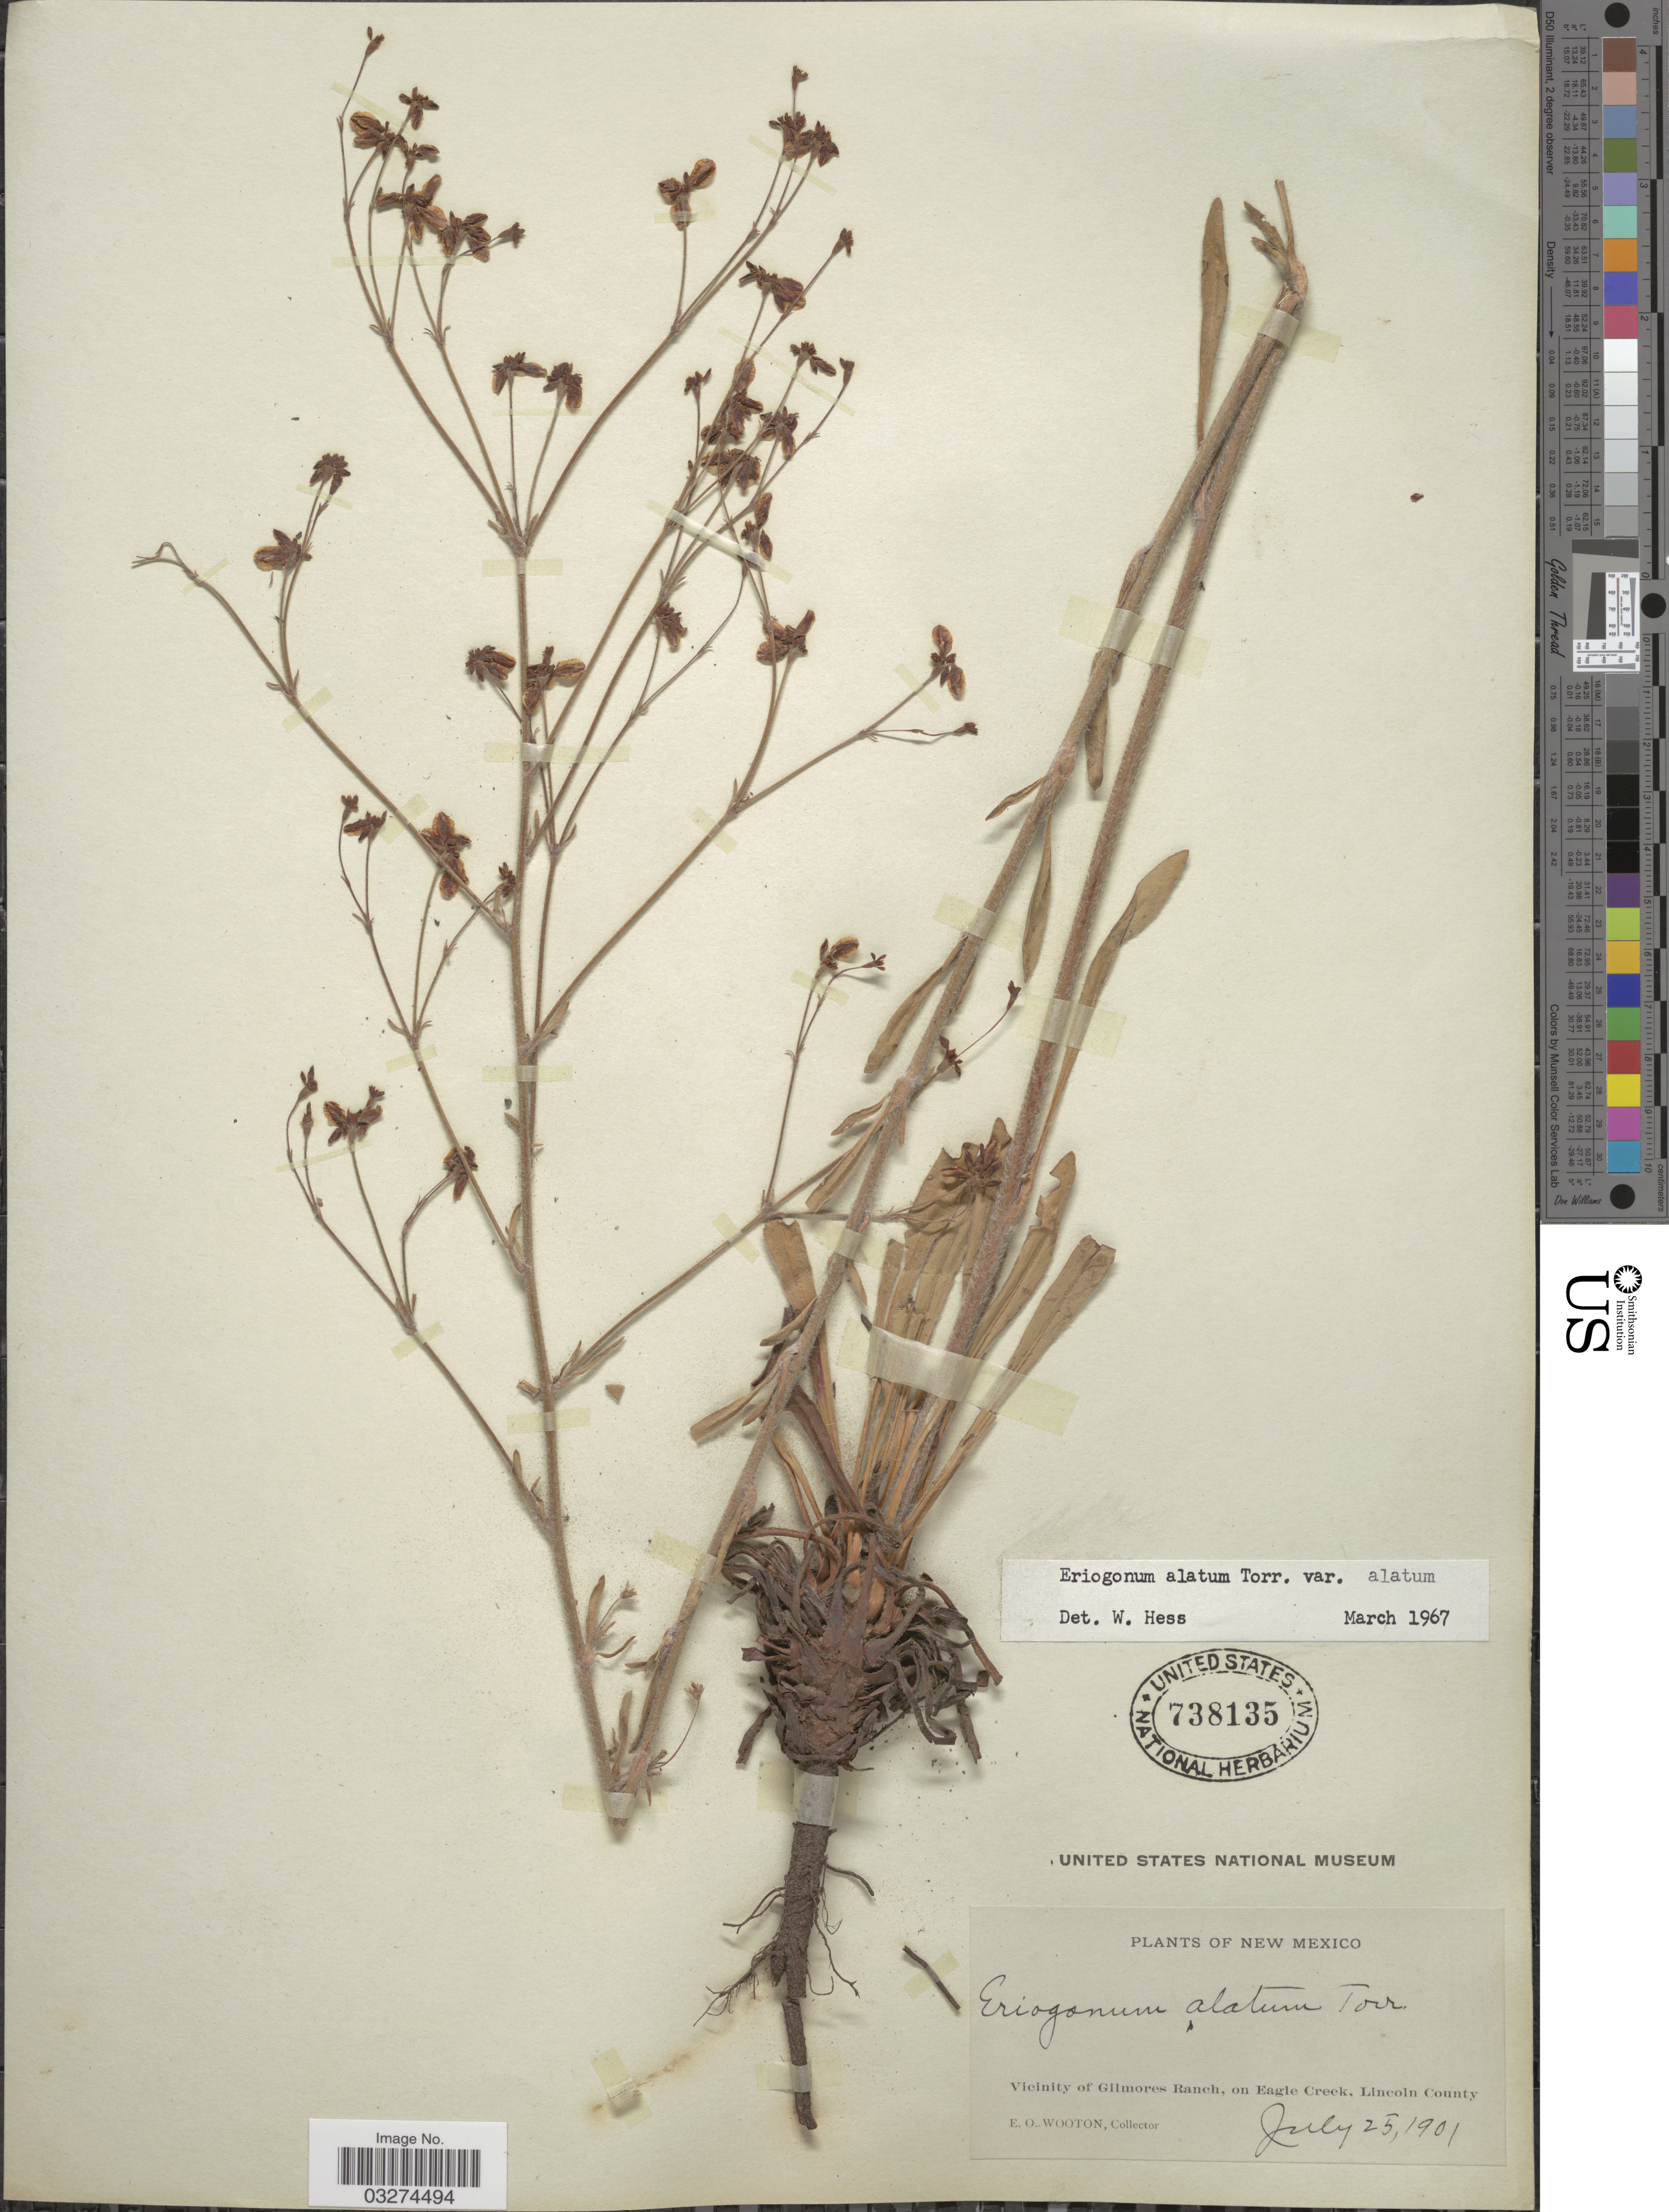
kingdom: Plantae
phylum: Tracheophyta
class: Magnoliopsida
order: Caryophyllales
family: Polygonaceae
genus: Eriogonum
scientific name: Eriogonum alatum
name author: Torr.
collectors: E. O. Wooton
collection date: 1901-07-25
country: United States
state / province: New Mexico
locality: Vicinity of Gilmores Ranch, on Eagle Creek, Lincoln County.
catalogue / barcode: US 738135